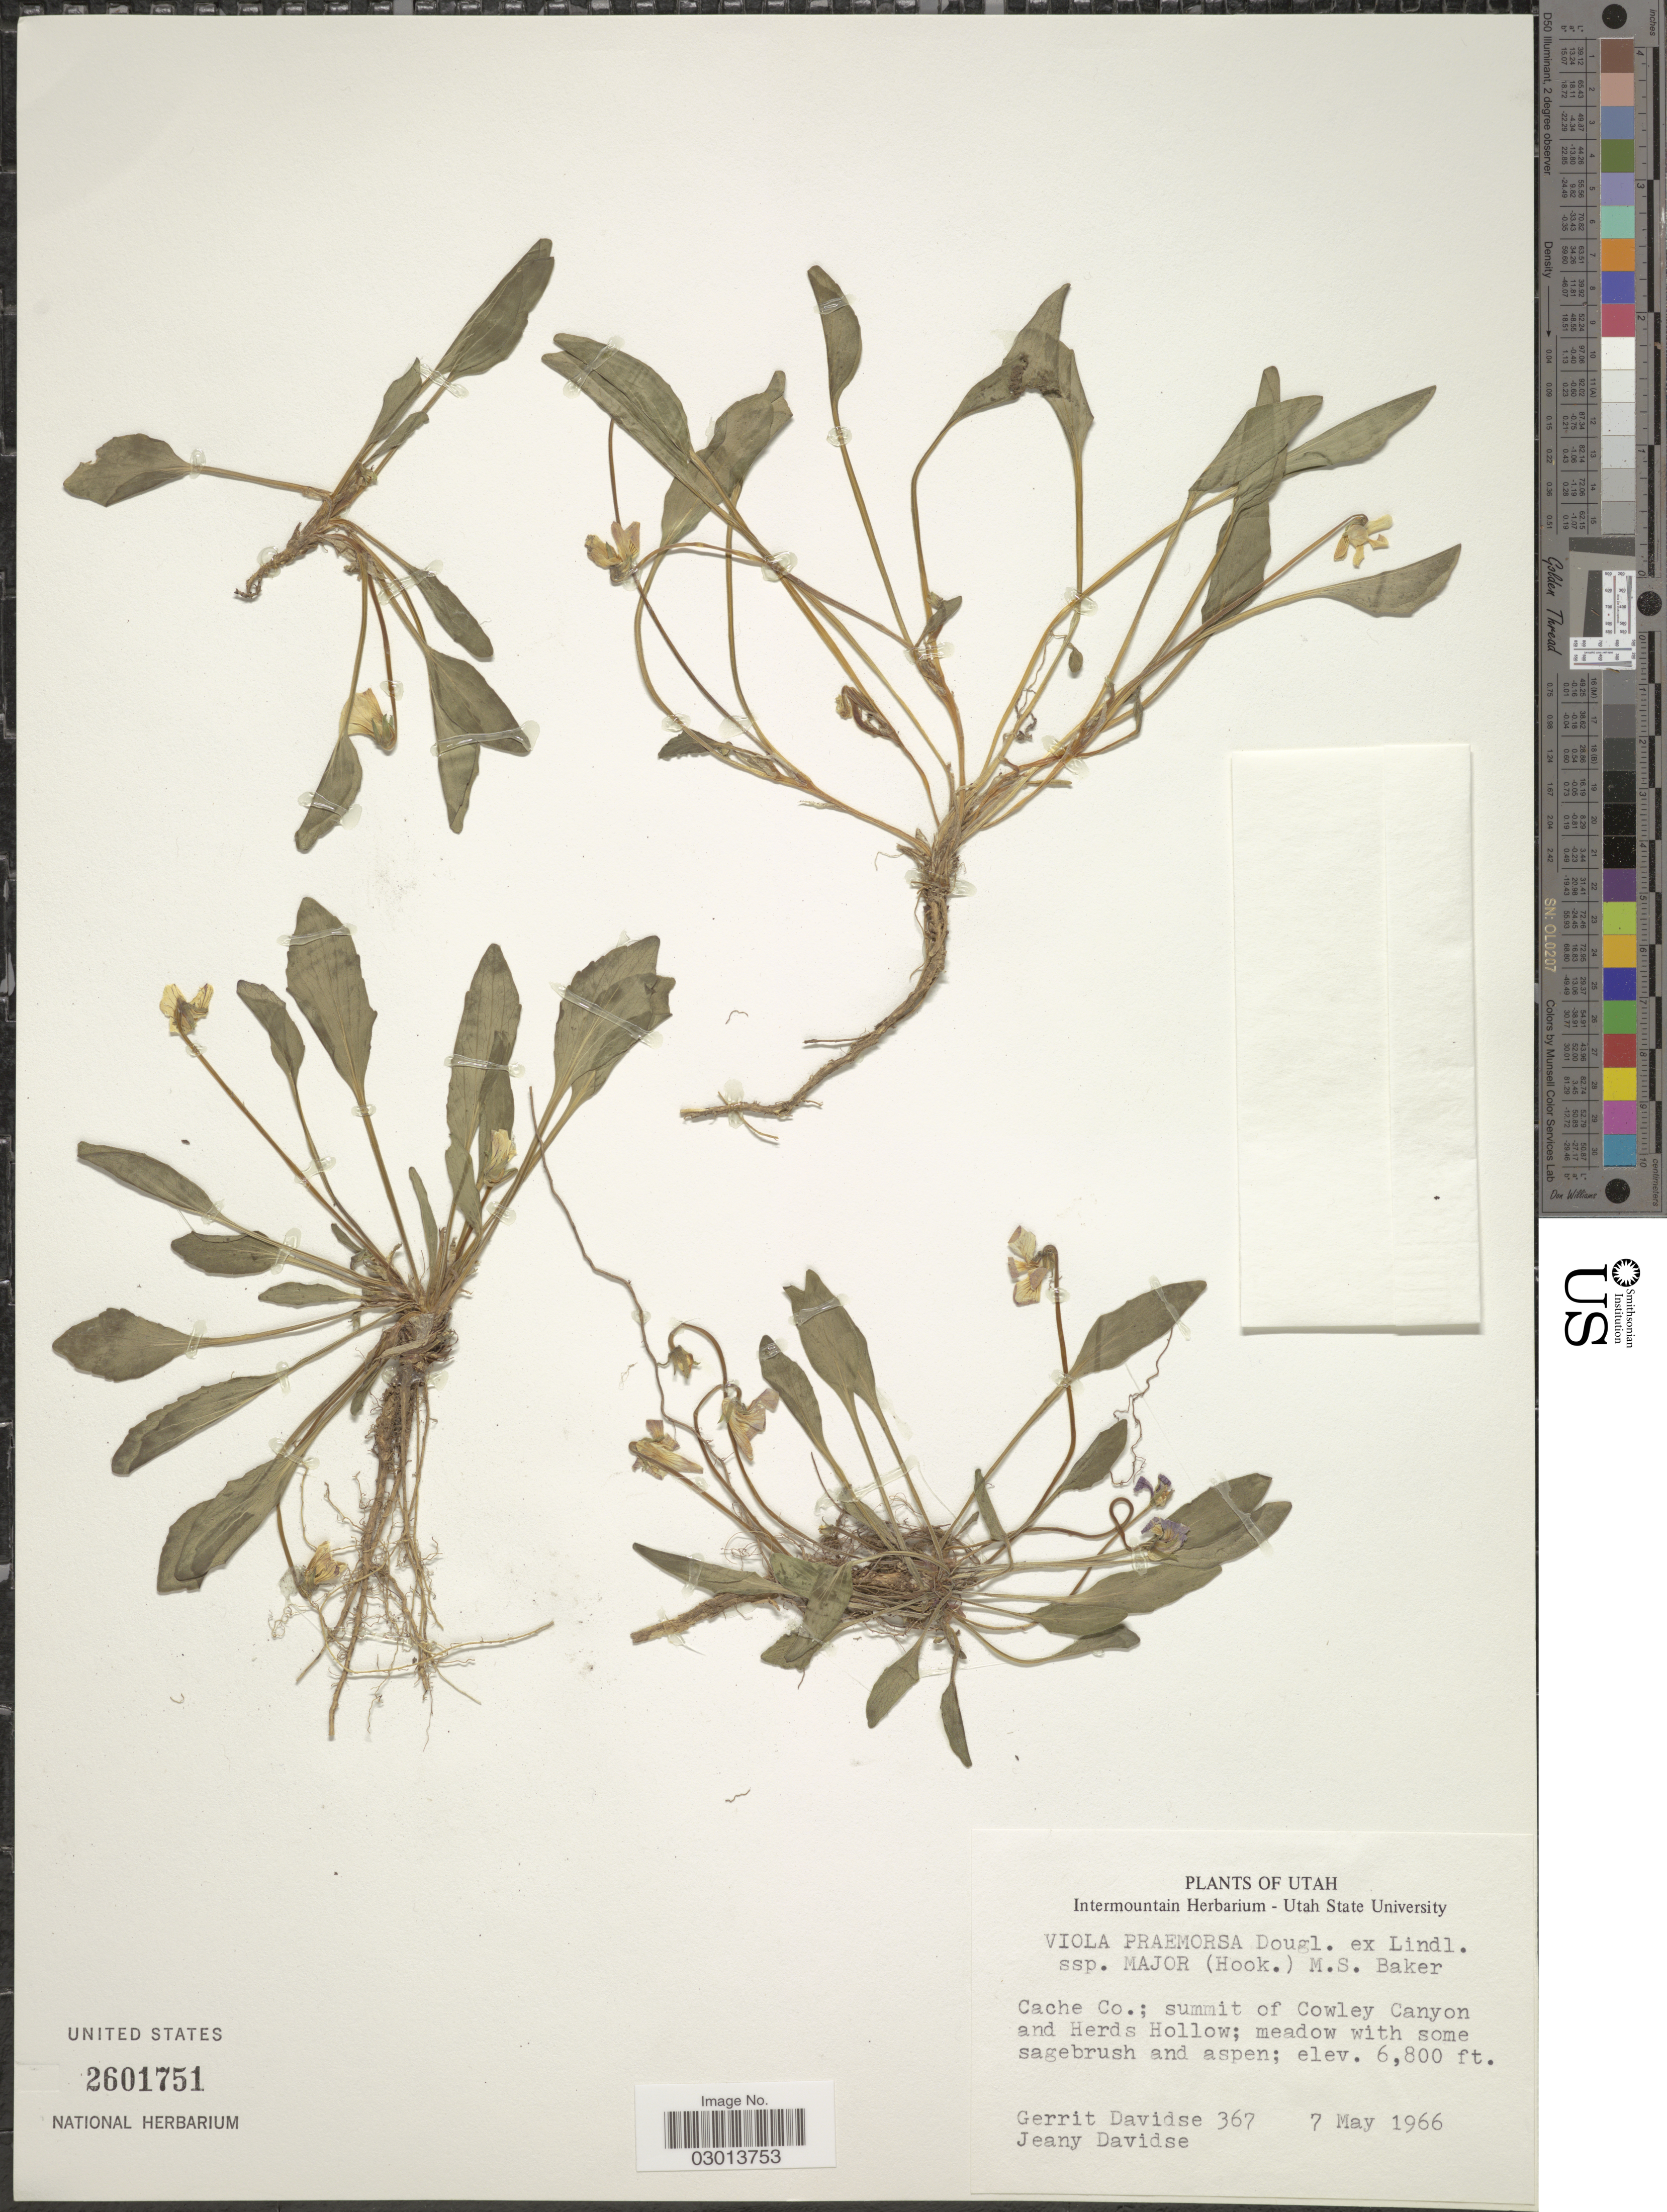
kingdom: Plantae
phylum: Tracheophyta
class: Magnoliopsida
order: Malpighiales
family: Violaceae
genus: Viola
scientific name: Viola praemorsa subsp. major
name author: (Hook.) M.S. Baker & Clausen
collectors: G. Davidse & J. Davidse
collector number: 367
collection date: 1966-05-07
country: United States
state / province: Utah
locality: Cache Co.; summit of Cowley Canyon and Herds Hollow.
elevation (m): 2073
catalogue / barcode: US 2601751